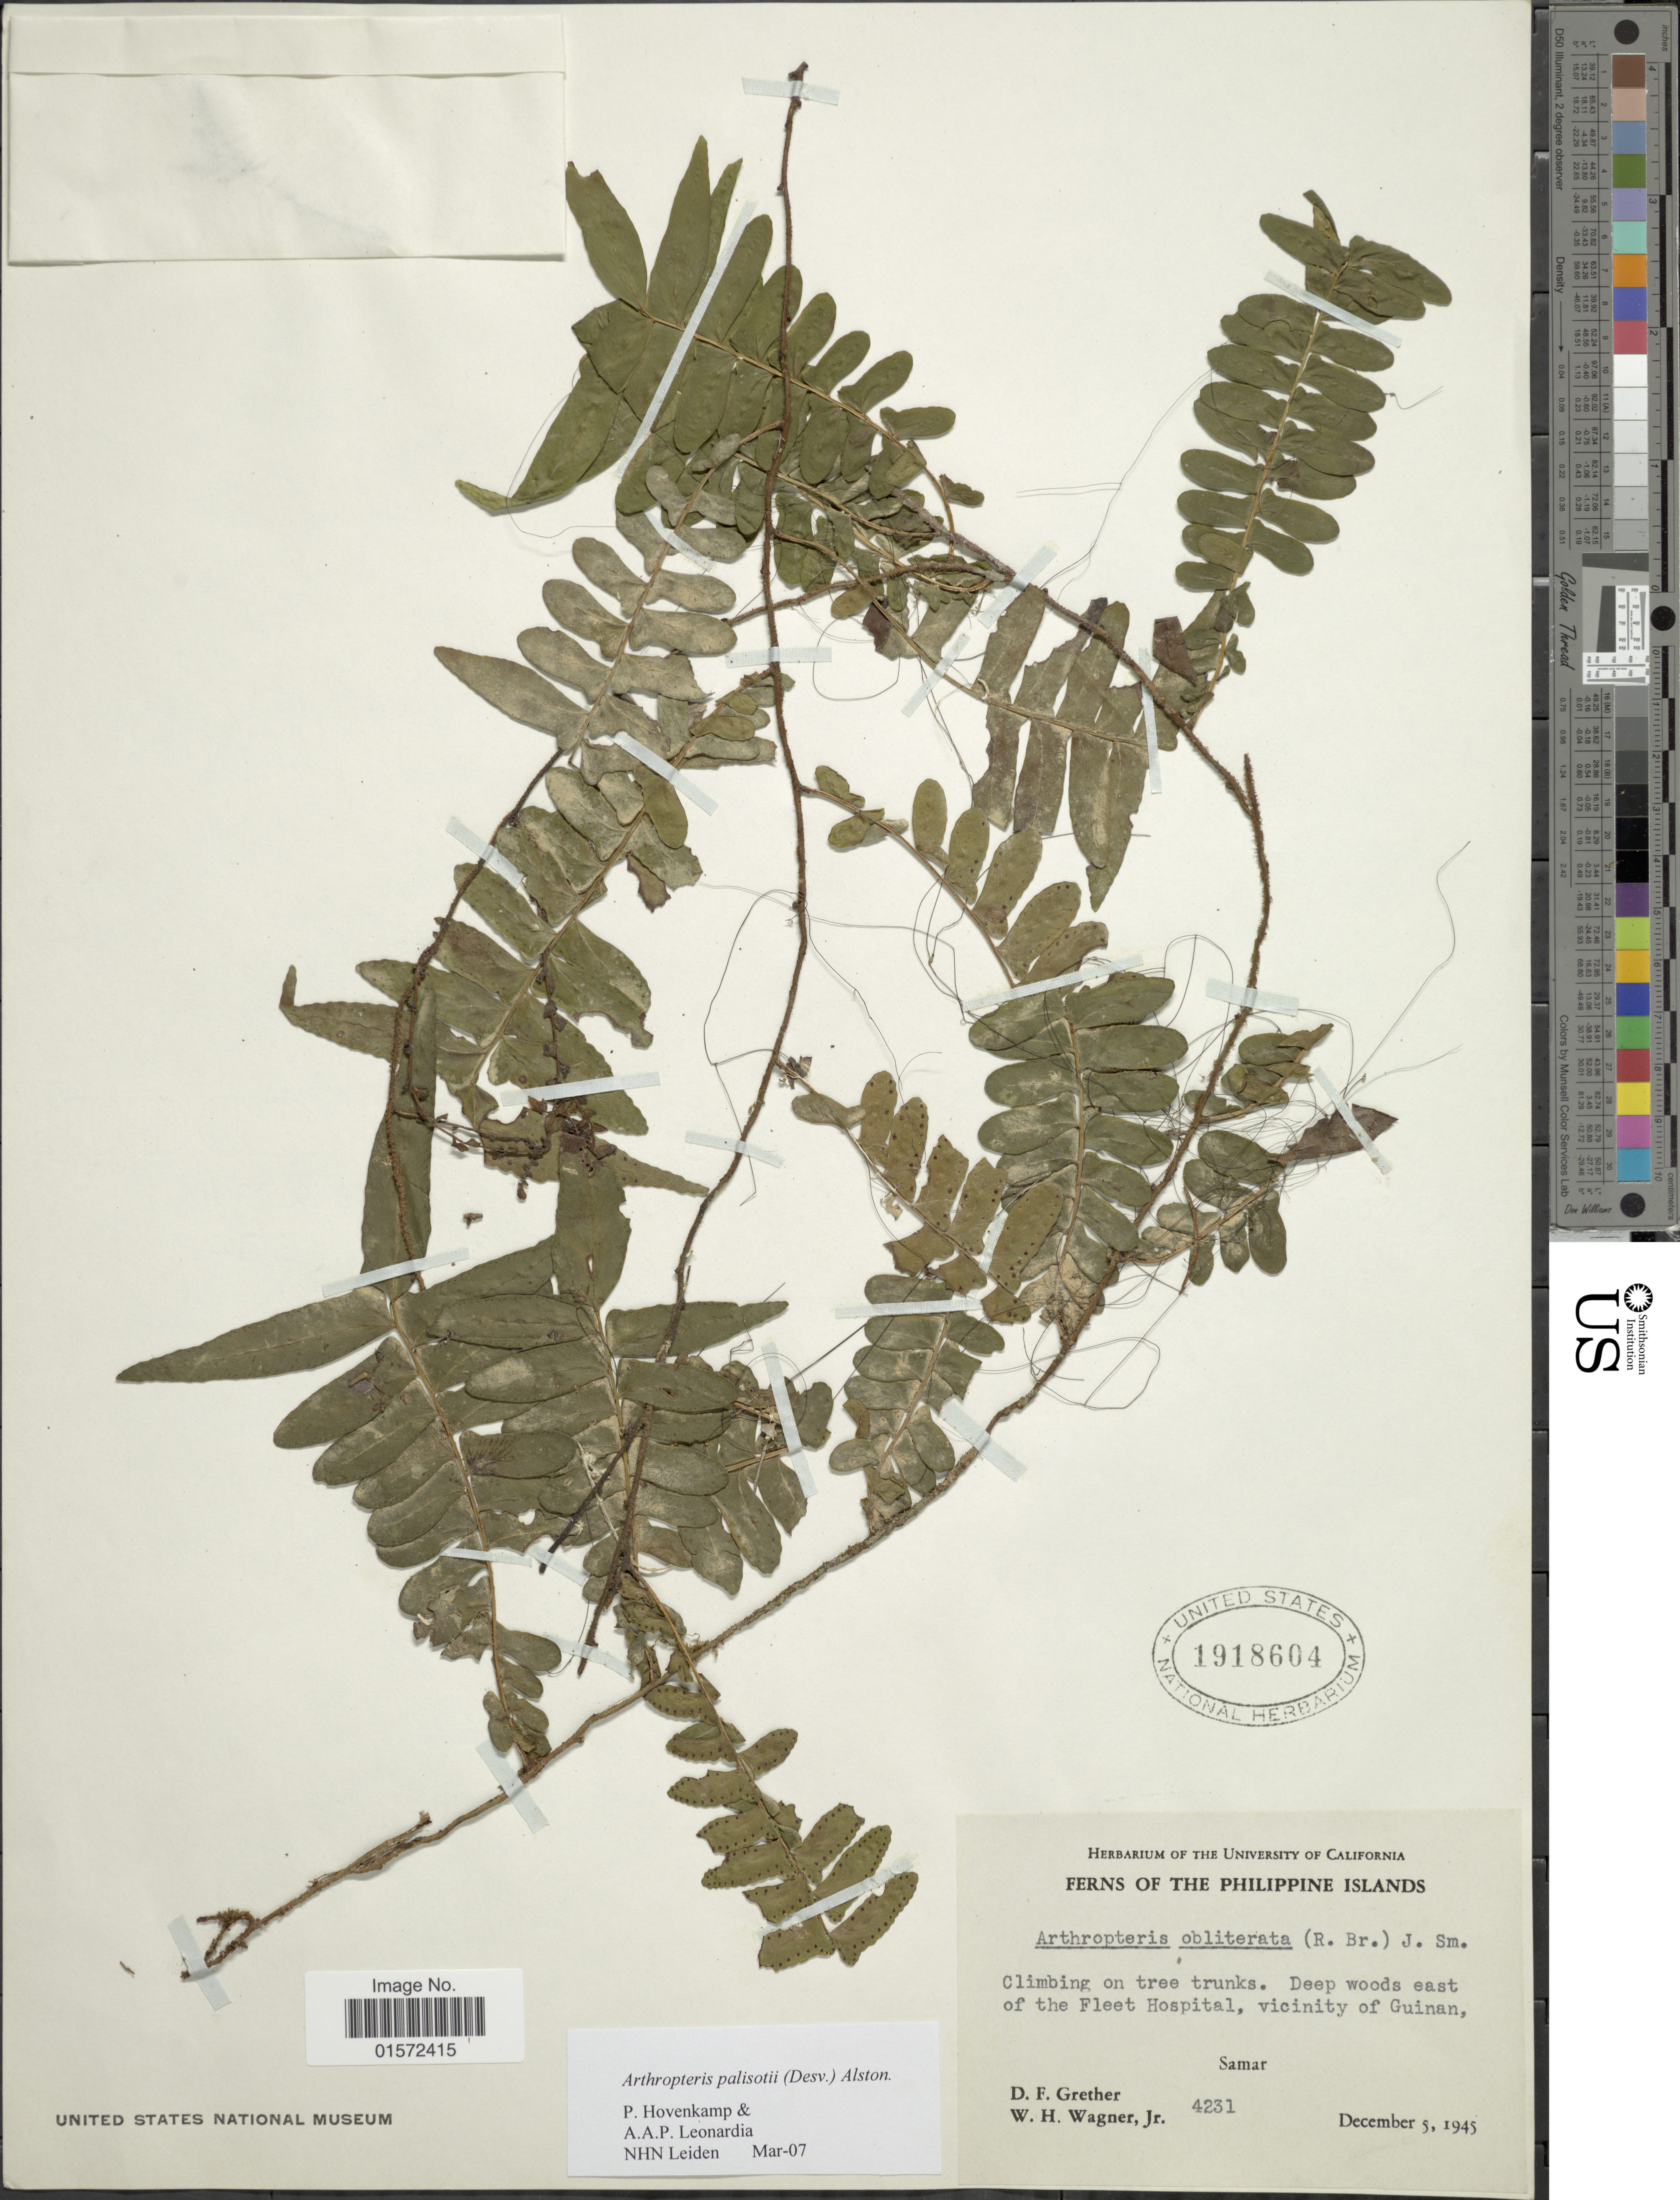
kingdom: Plantae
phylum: Tracheophyta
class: Polypodiopsida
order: Polypodiales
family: Tectariaceae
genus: Arthropteris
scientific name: Arthropteris palisotii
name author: (Desv.) Alston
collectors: D. F. Grether & W. H. Wagner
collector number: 4231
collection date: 1945-12-05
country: Philippines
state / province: Eastern Visayas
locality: Ferns of the Phillippine Islands, Deep woods east of the Fleet Hospital, vicinity of Guinan, Samar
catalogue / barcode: US 1918604